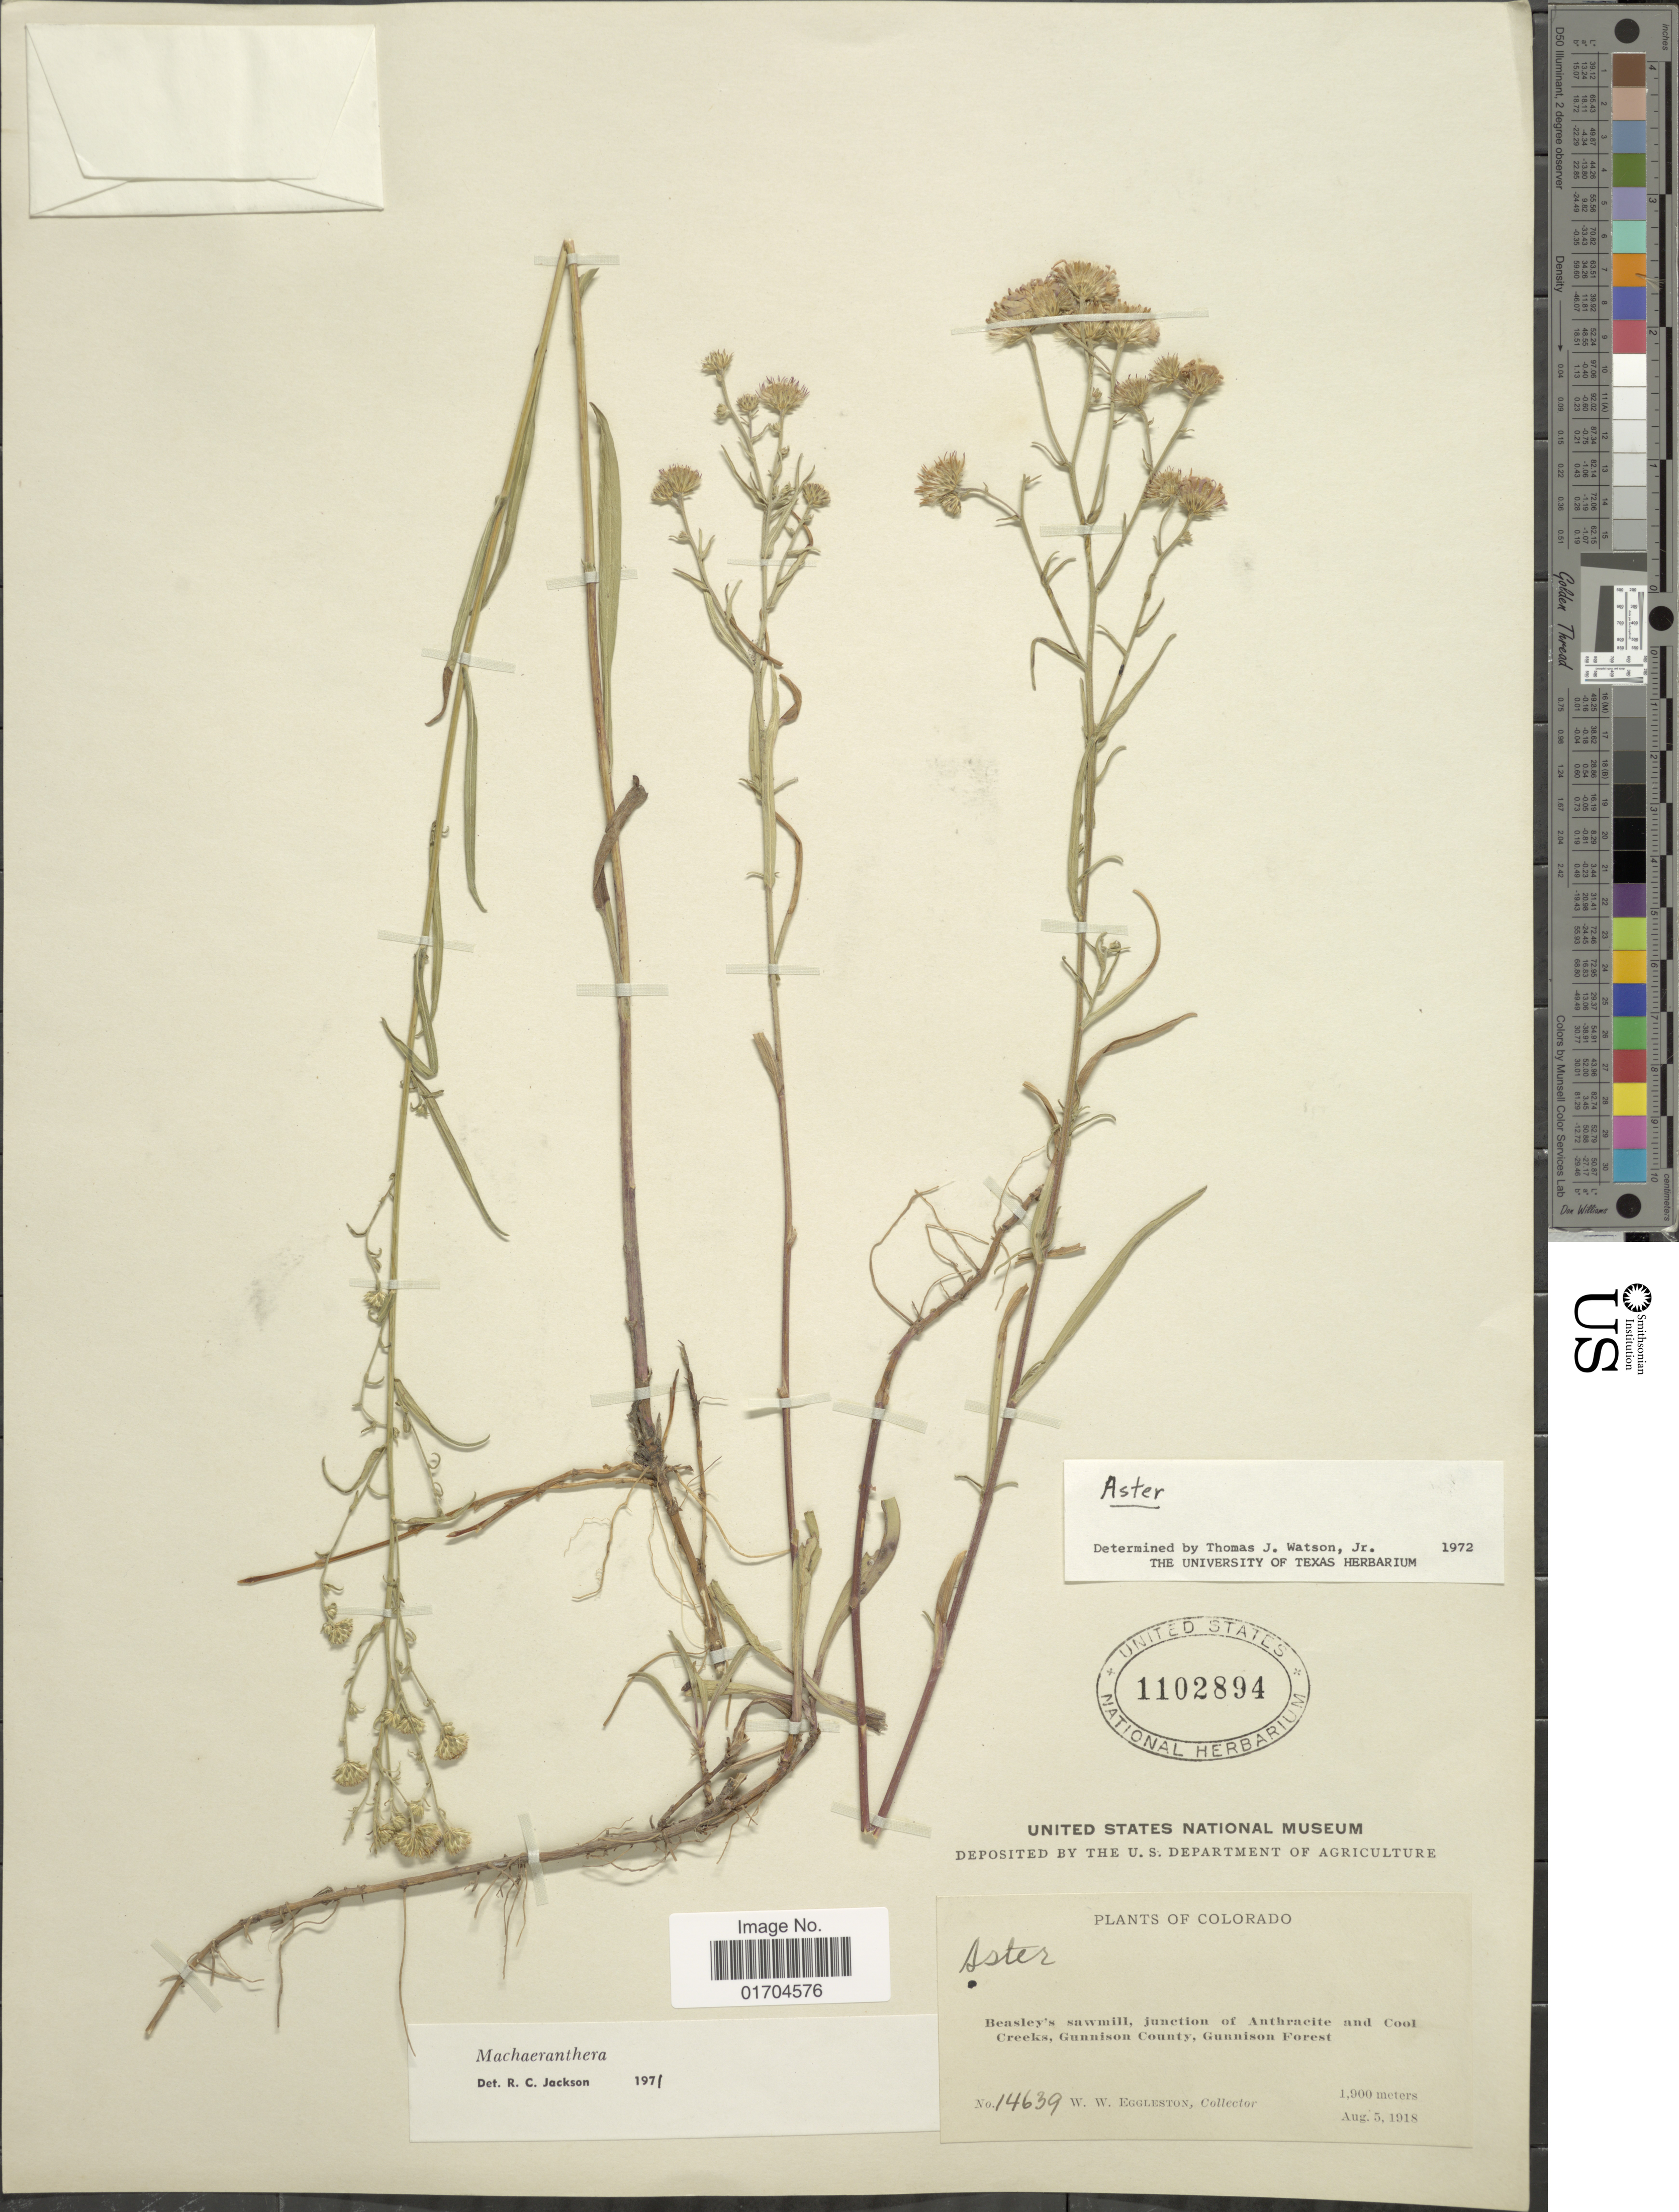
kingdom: Plantae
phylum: Tracheophyta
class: Magnoliopsida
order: Asterales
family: Asteraceae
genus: Symphyotrichum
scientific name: Symphyotrichum sp.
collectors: W. W. Eggleston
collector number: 14639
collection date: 1918-08-05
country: United States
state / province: Colorado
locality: Beasley's sawmill, junction of Anthracite and Cool Creeks, Gunnison County, Gunnison Forest.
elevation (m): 1900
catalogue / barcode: US 1102894